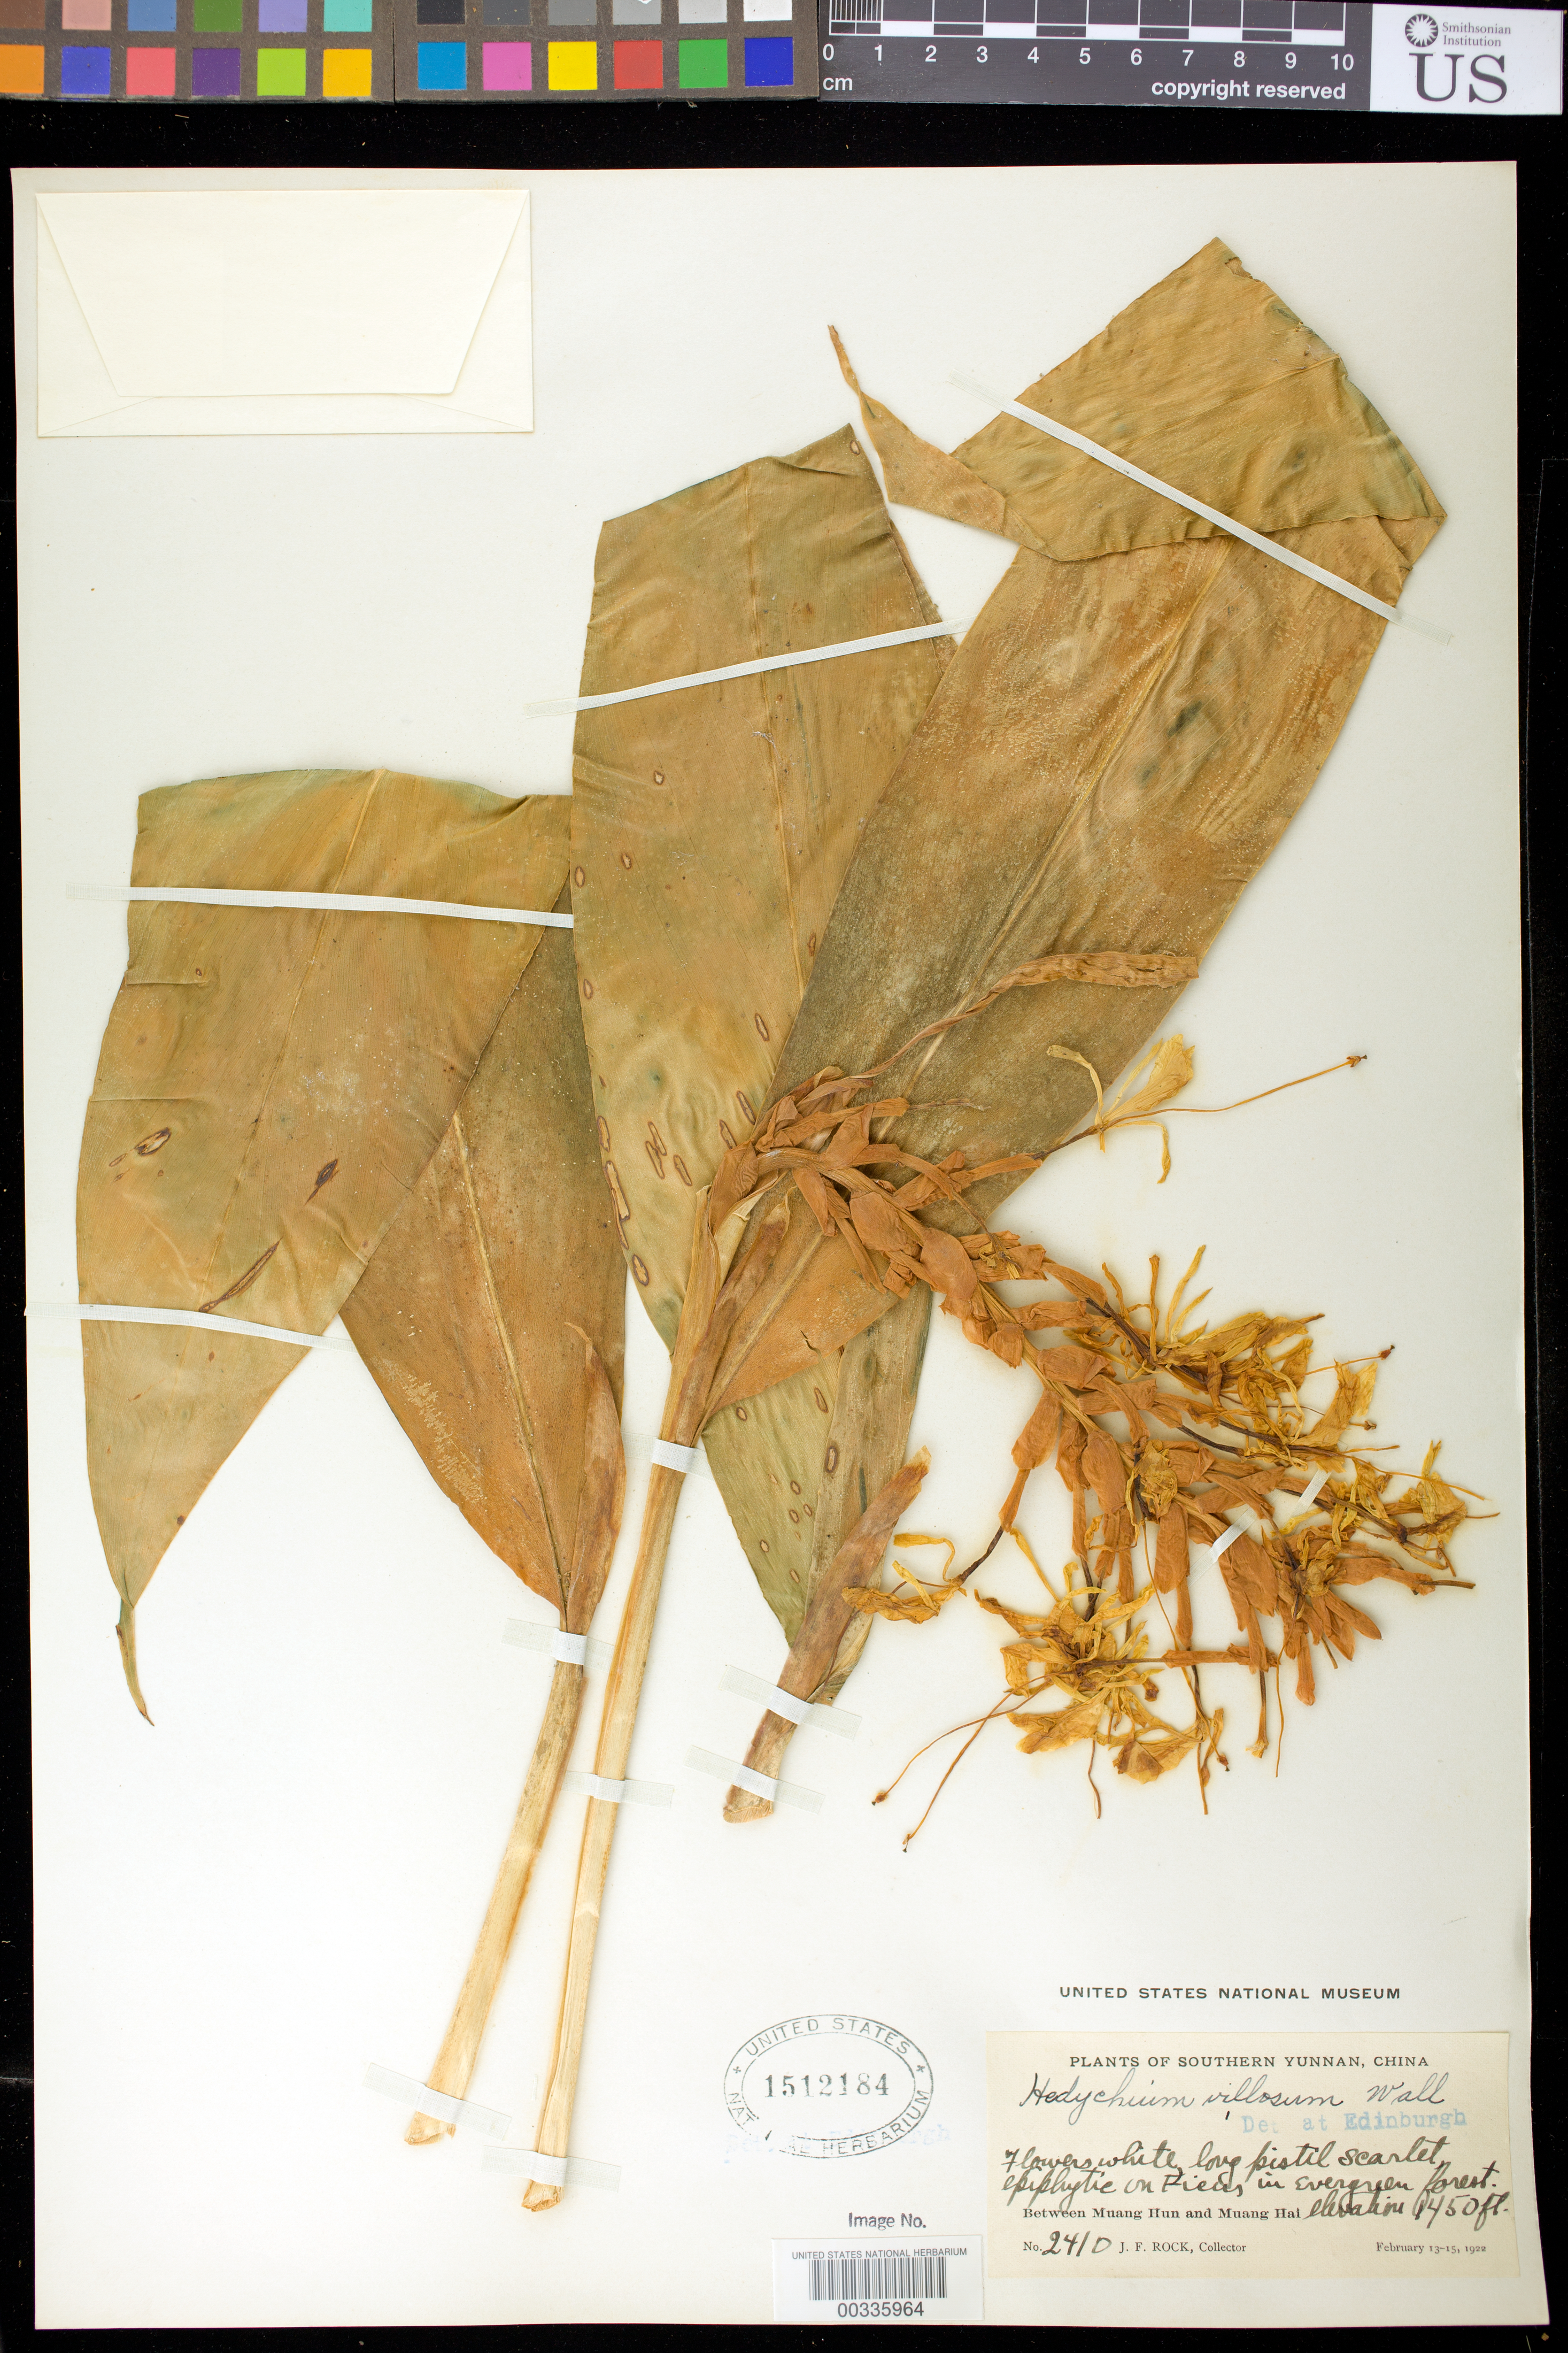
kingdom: Plantae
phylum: Tracheophyta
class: Liliopsida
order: Zingiberales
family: Zingiberaceae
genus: Hedychium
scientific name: Hedychium villosum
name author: Wall.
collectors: J. F. Rock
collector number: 2410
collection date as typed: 13 Feb 1922 to 15 Feb 1922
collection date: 1922-02-13/1922-02-15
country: China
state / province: Yunnan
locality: Plants of southern yunnan, between muang hun and muang hai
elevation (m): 442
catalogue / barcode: US 1512184